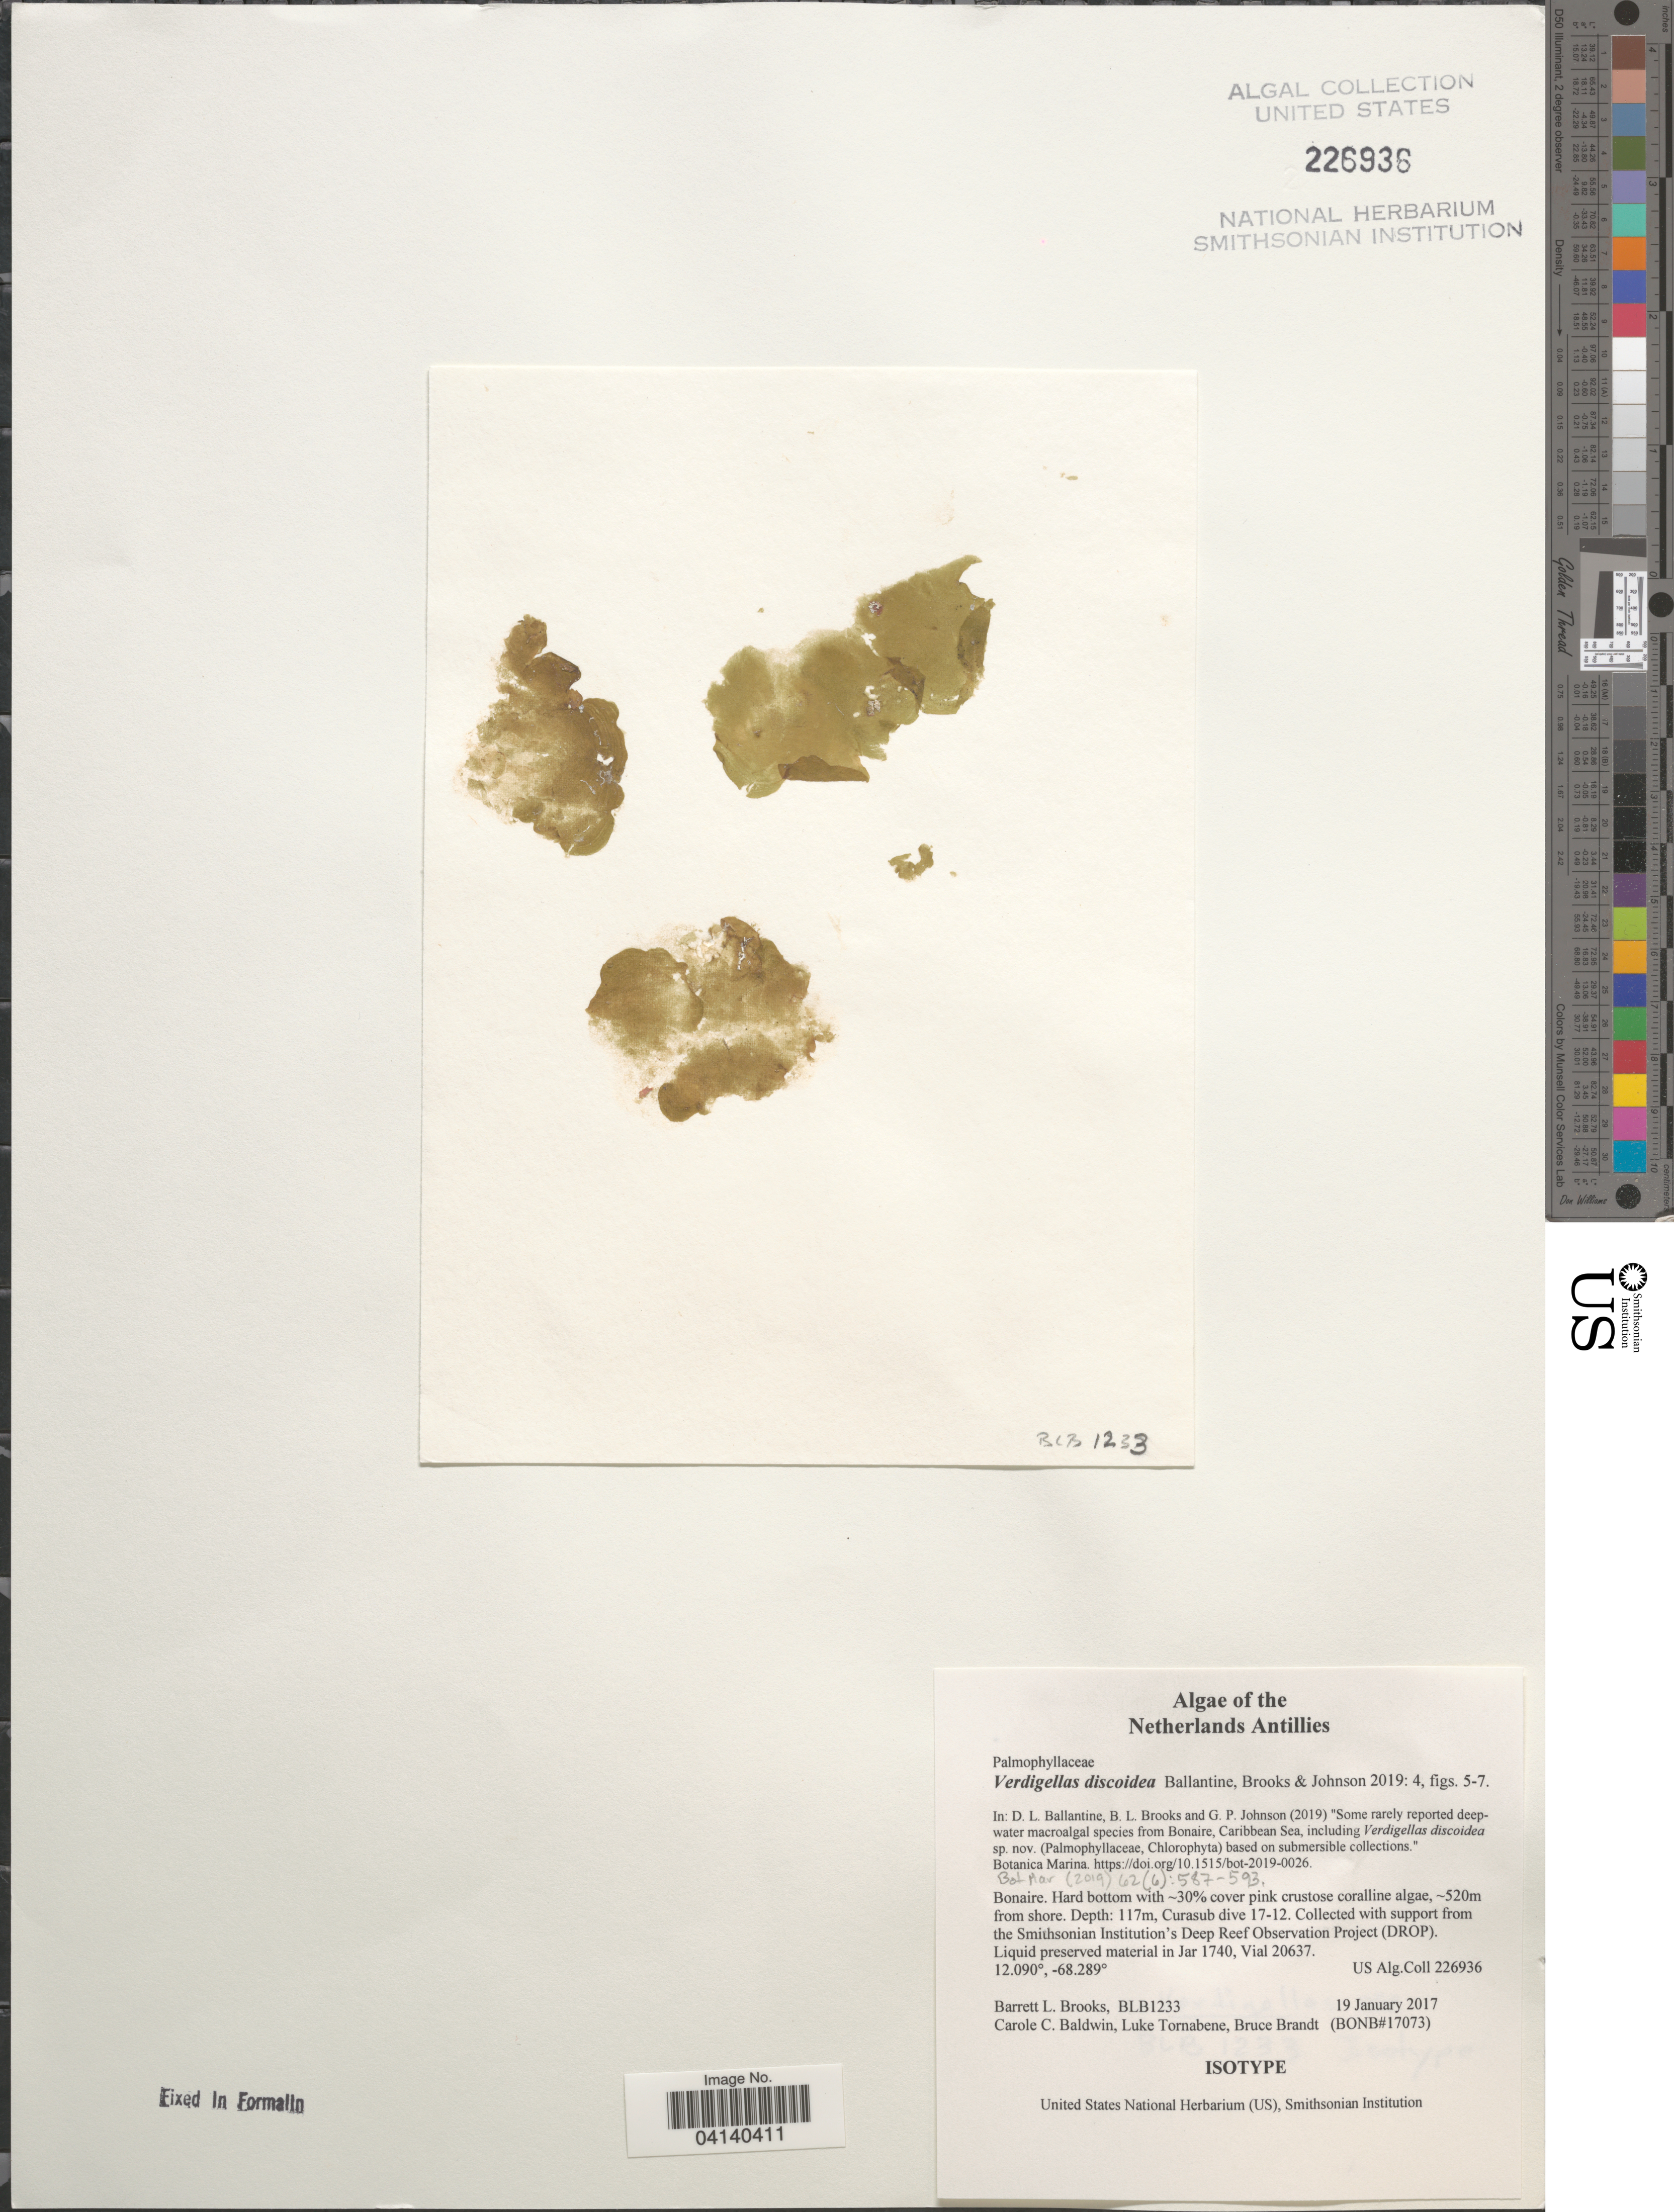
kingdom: Plantae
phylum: Chlorophyta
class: Prasinophyceae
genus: Verdigellas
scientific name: Verdigellas discoidea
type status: Isotype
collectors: B. Brooks, C. C. Baldwin, L. Tornabene & B. Brandt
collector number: BLB1233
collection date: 2017-01-19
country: Netherlands Antilles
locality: Bonaire.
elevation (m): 520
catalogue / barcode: US 226936